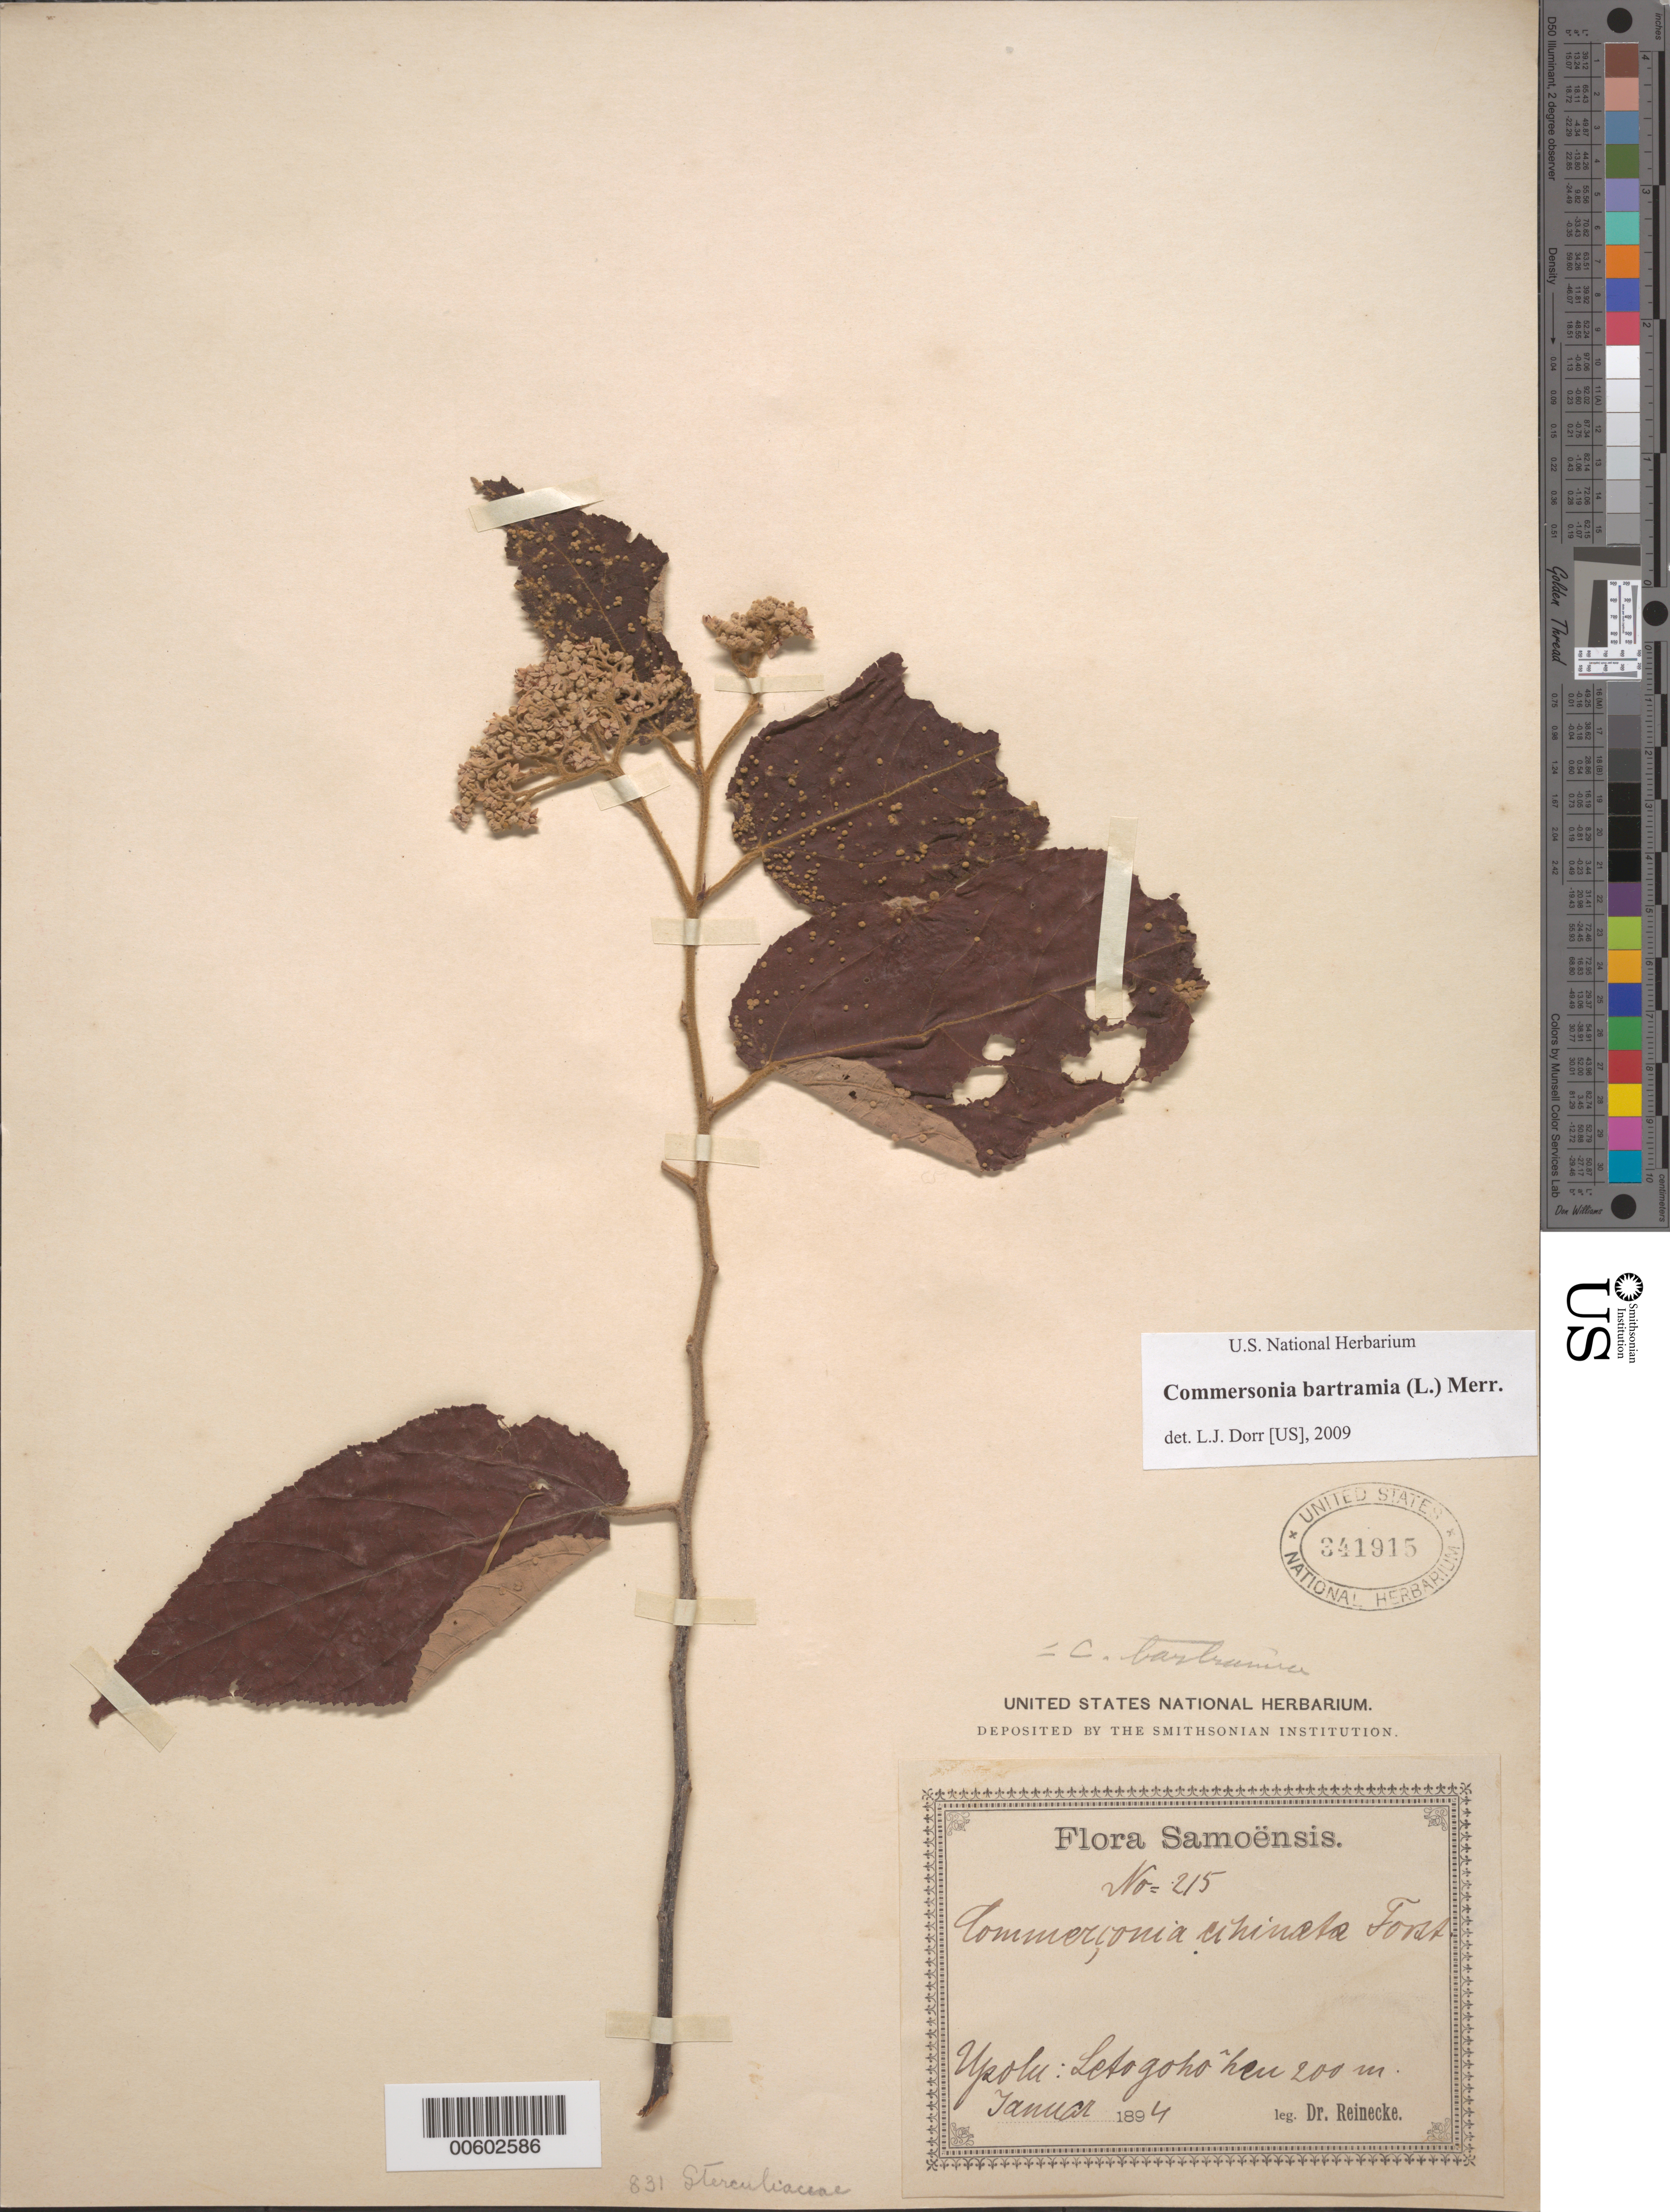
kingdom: Plantae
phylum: Tracheophyta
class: Magnoliopsida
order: Malvales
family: Malvaceae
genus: Commersonia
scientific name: Commersonia bartramia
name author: (L.) Merr.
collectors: -- Reinecke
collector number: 215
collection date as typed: Jan 1894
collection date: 1894-01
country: Samoa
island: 'Upolu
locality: Setogohoheu [sic] [Coords. for country of Western Samoa are: 13 35 S, 172 20 W]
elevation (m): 200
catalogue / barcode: US 341915